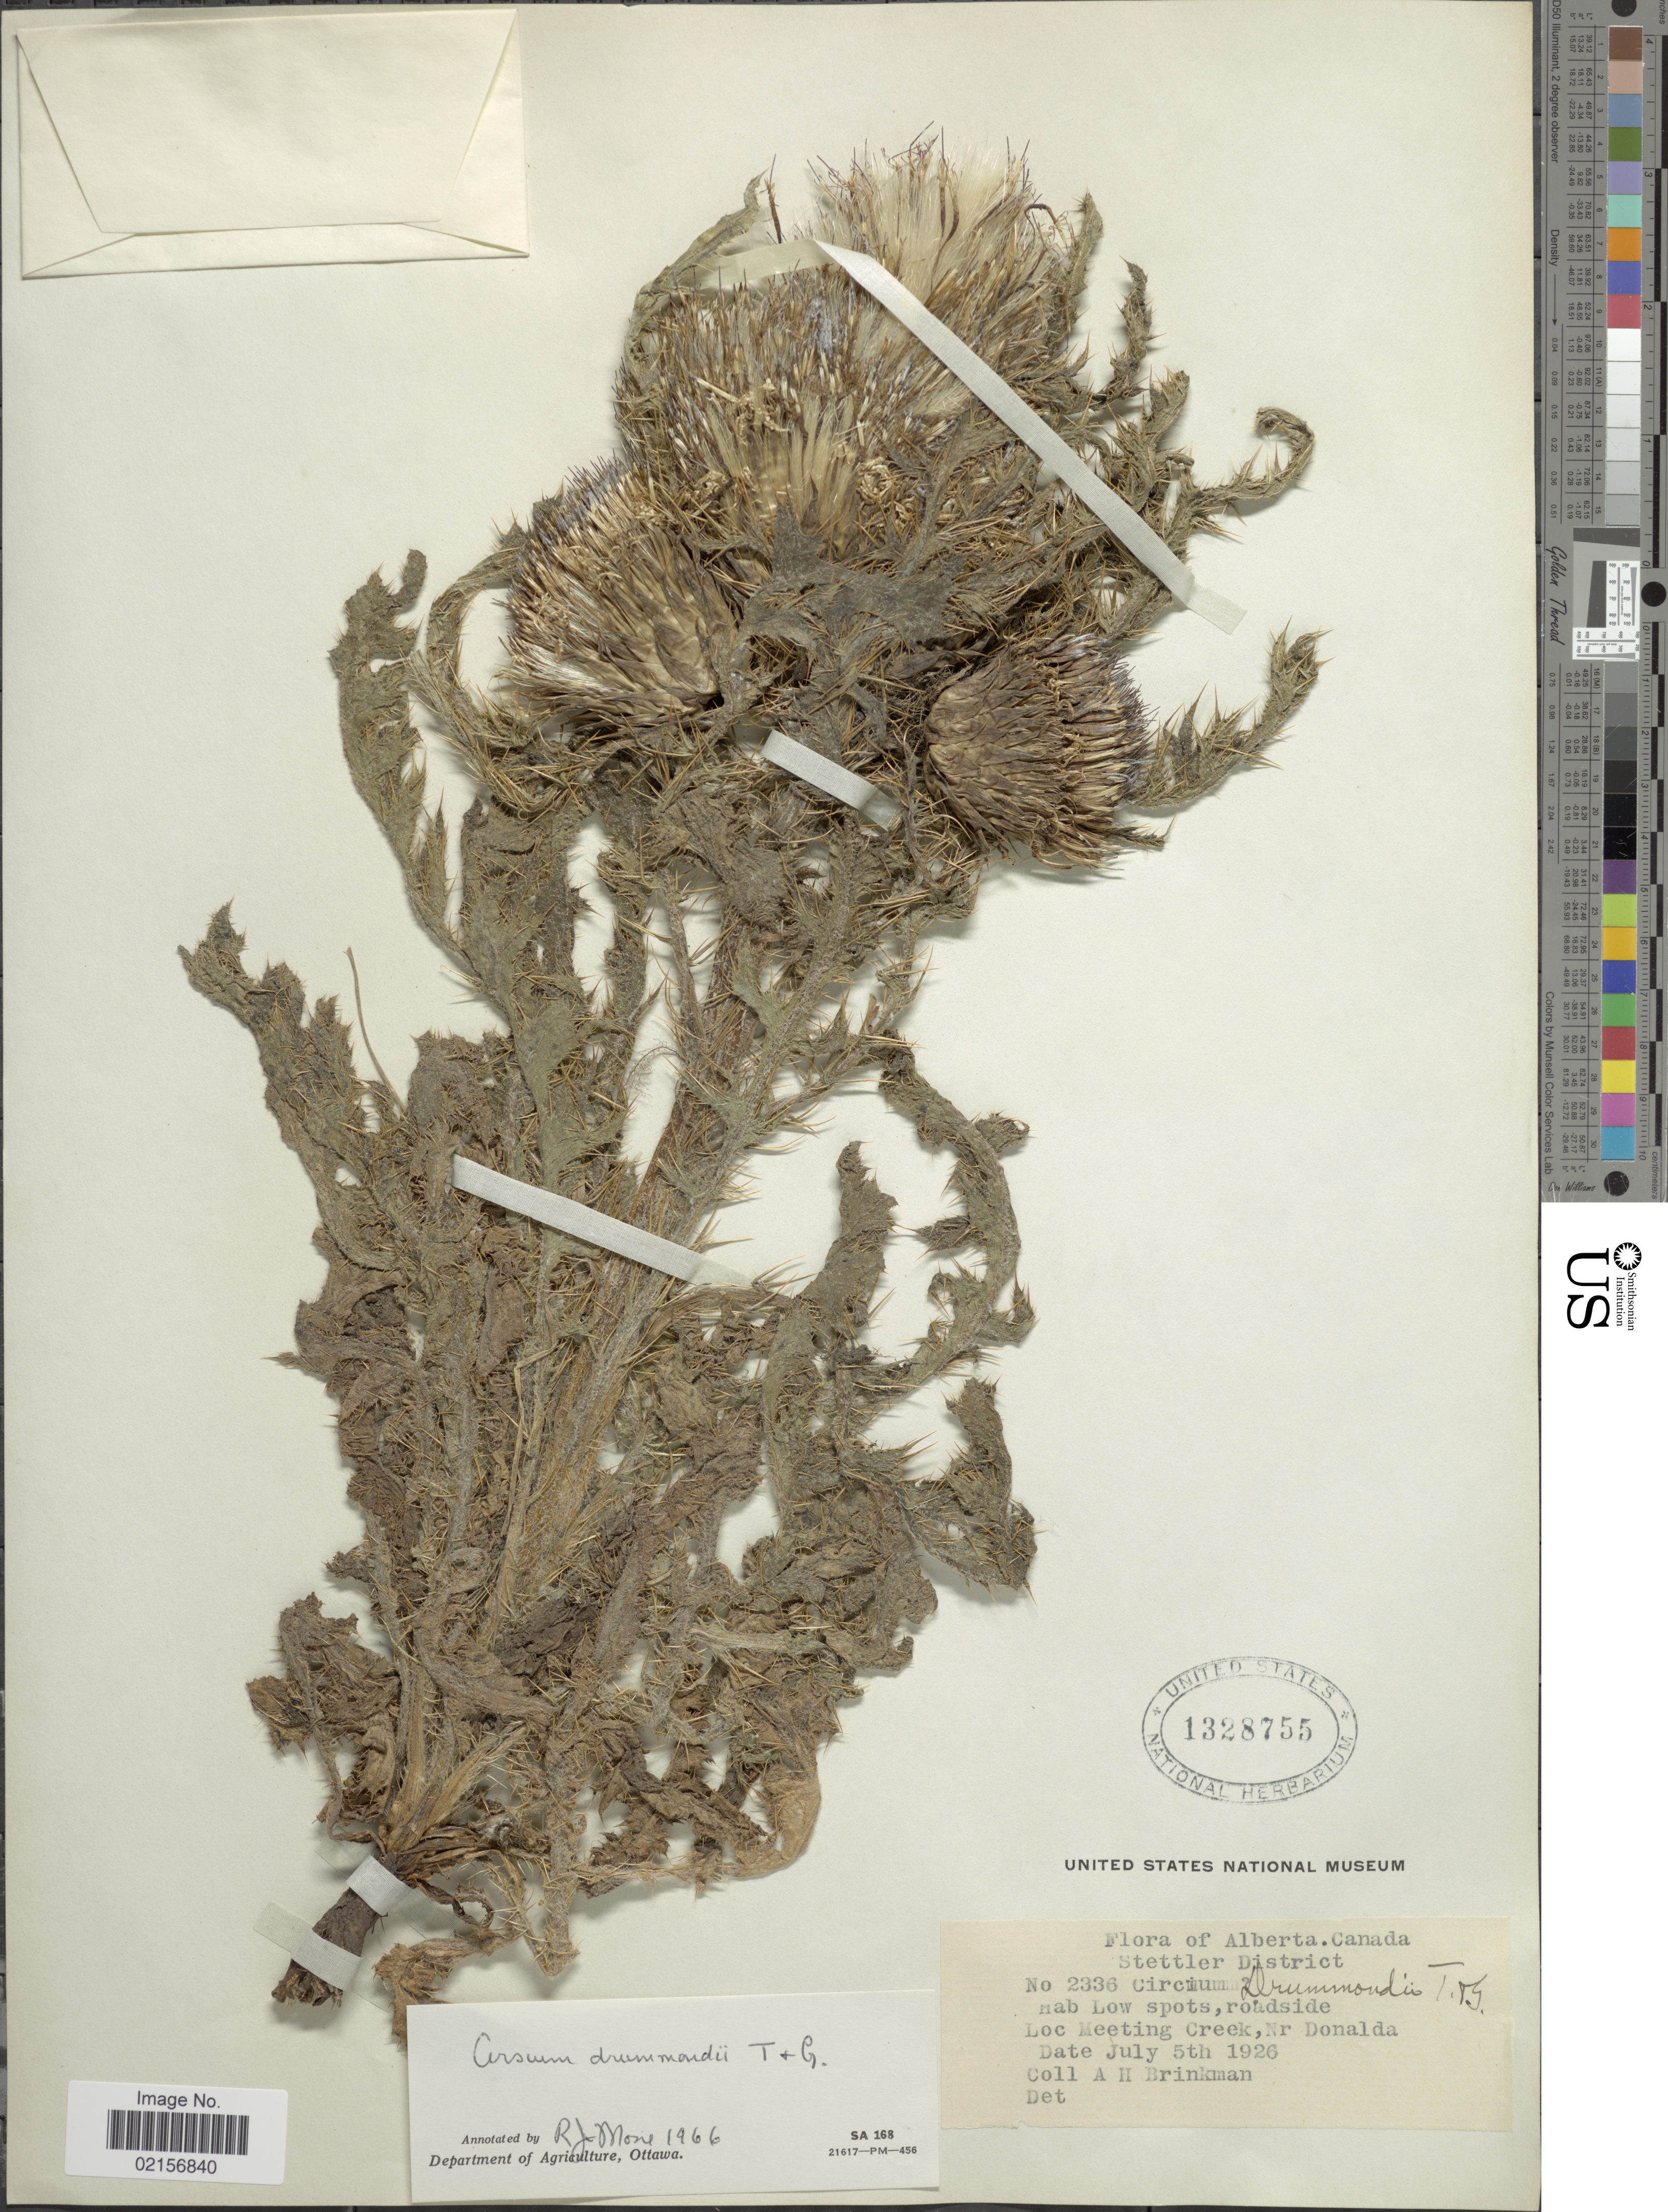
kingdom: Plantae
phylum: Tracheophyta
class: Magnoliopsida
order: Asterales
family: Asteraceae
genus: Cirsium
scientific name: Cirsium drummondii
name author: Torr. & A. Gray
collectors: A. Brinkman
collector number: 2336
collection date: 1926-07-05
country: Canada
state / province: Alberta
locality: Stettler District, low spots, roadside, Meeting Creek, Nr Donalda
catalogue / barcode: US 1328755